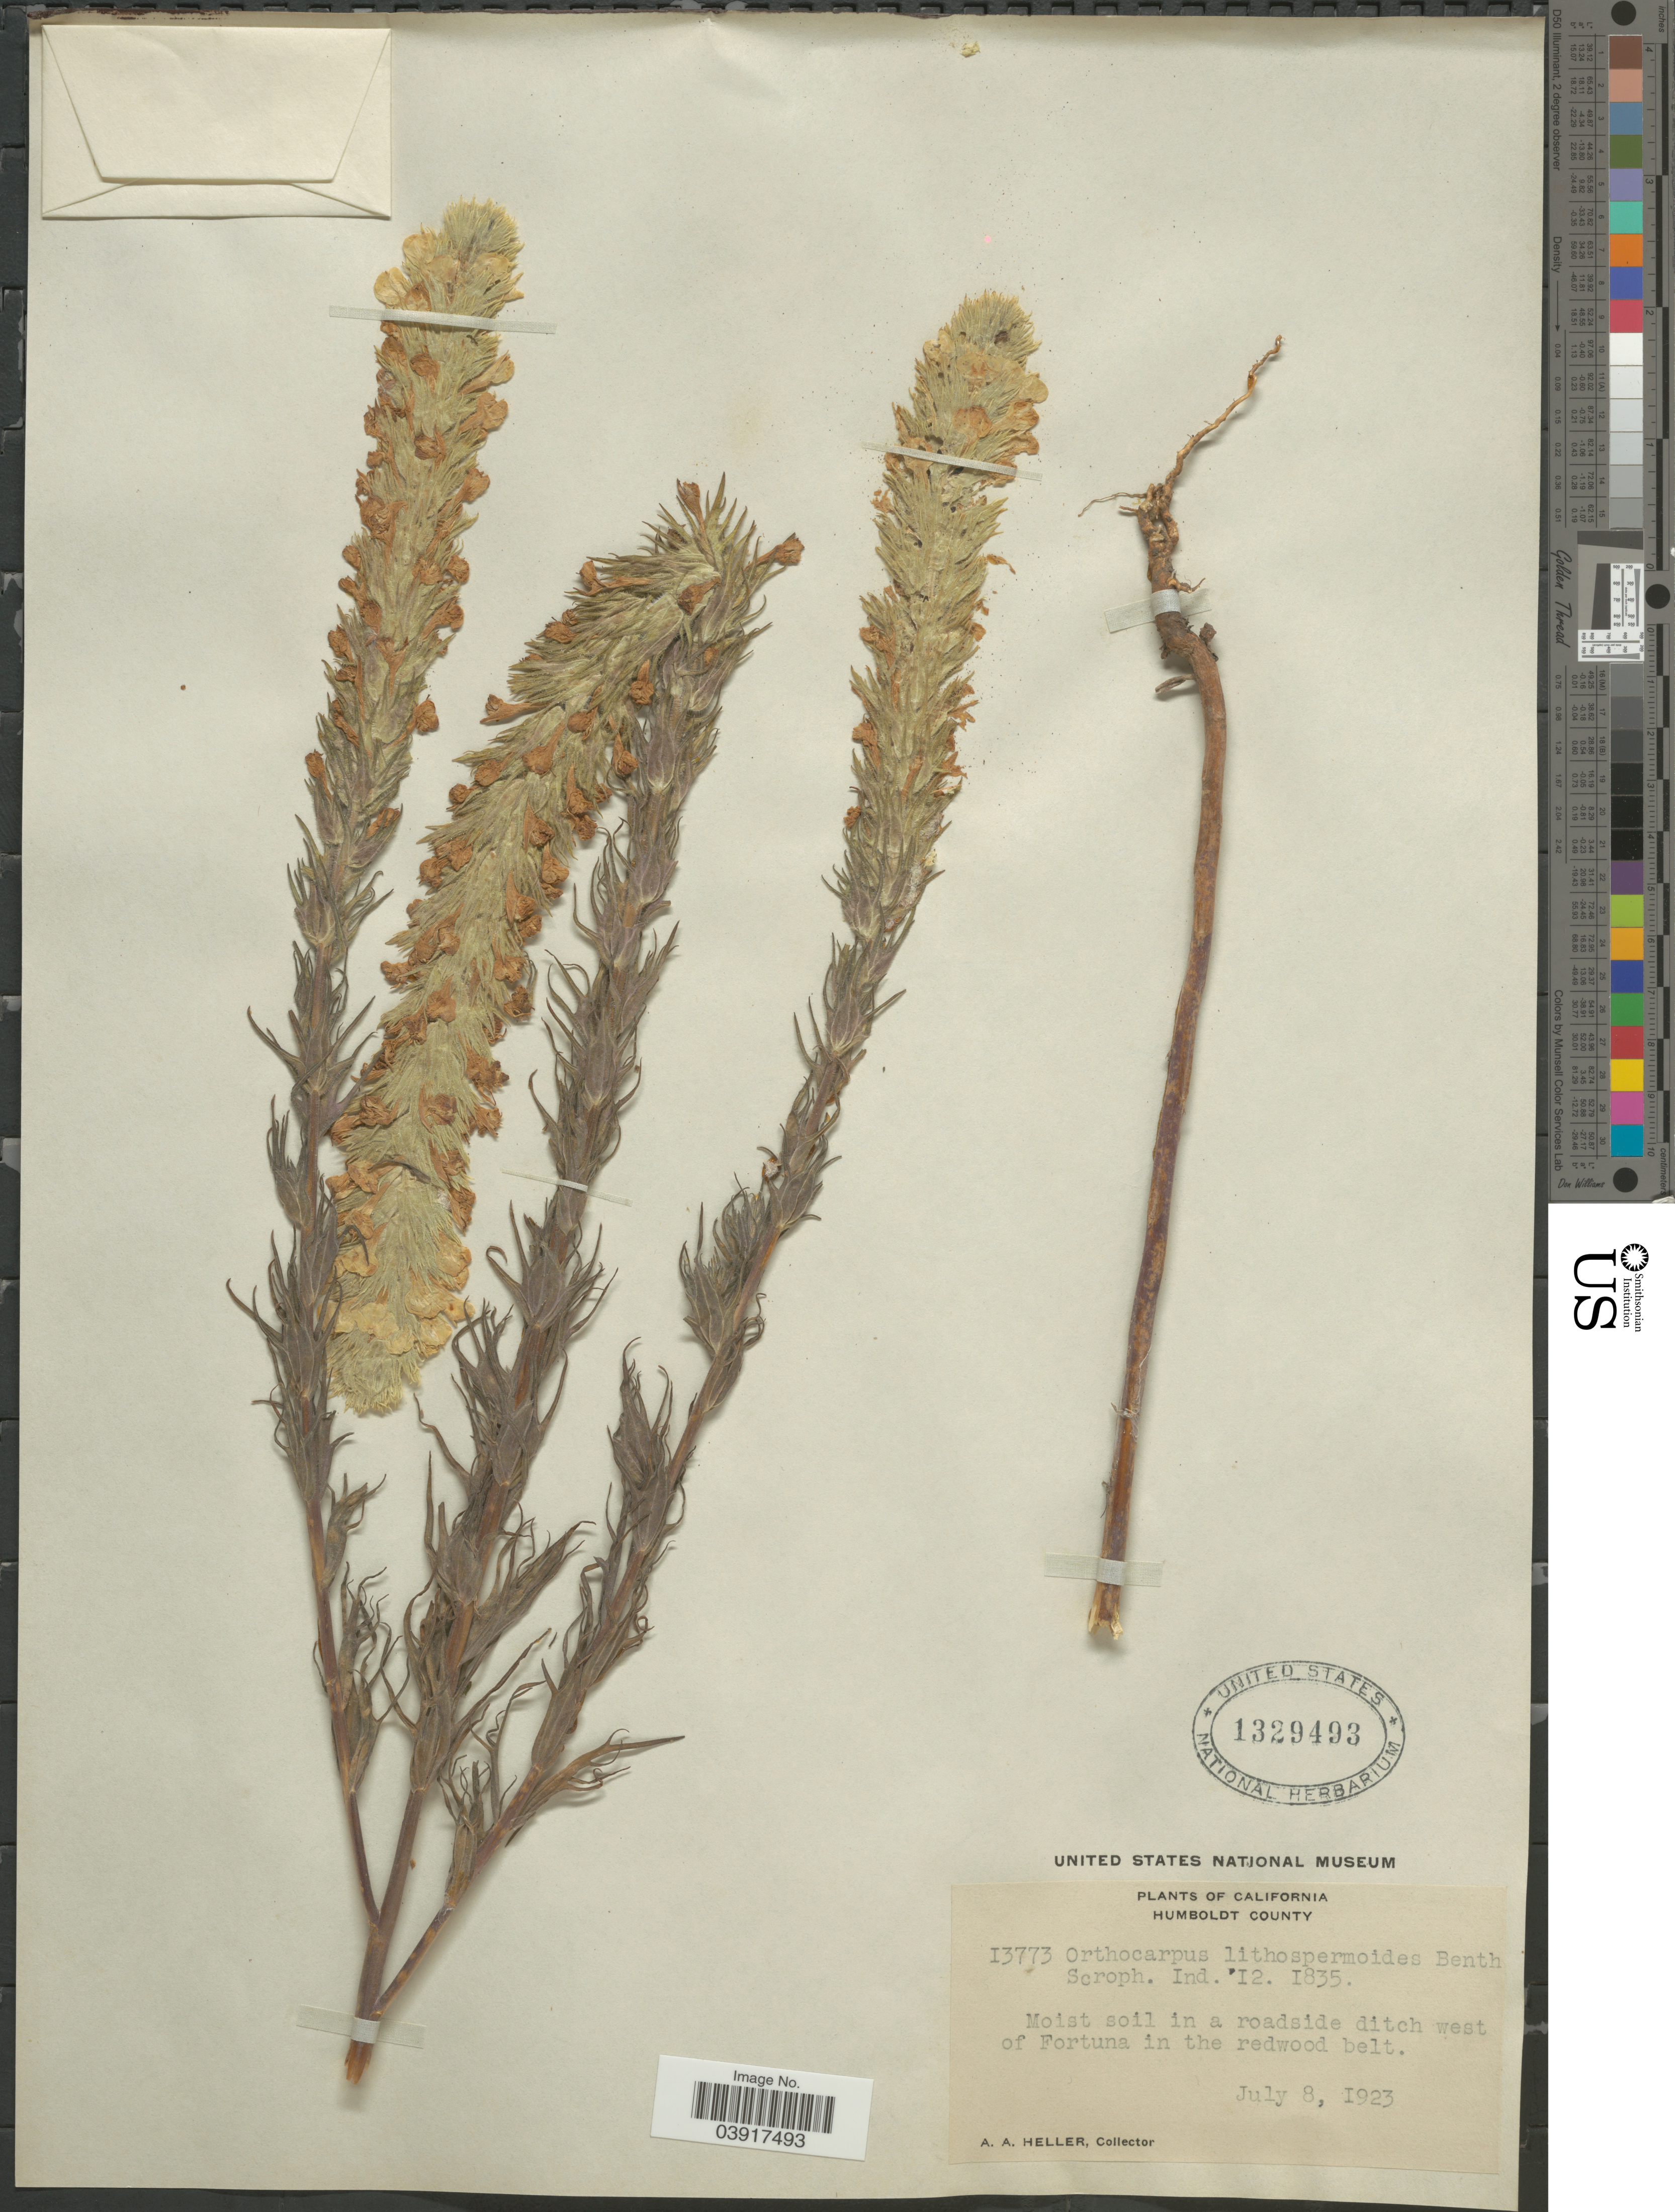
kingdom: Plantae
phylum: Tracheophyta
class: Magnoliopsida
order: Lamiales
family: Orobanchaceae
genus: Orthocarpus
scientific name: Orthocarpus lithospermoides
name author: Benth.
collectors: A. A. Heller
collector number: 13773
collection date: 1923-07-08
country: United States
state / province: California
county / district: Humboldt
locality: Humboldt County. In a roadside ditch west of Fortuna in the redwood belt.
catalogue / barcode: US 1329493